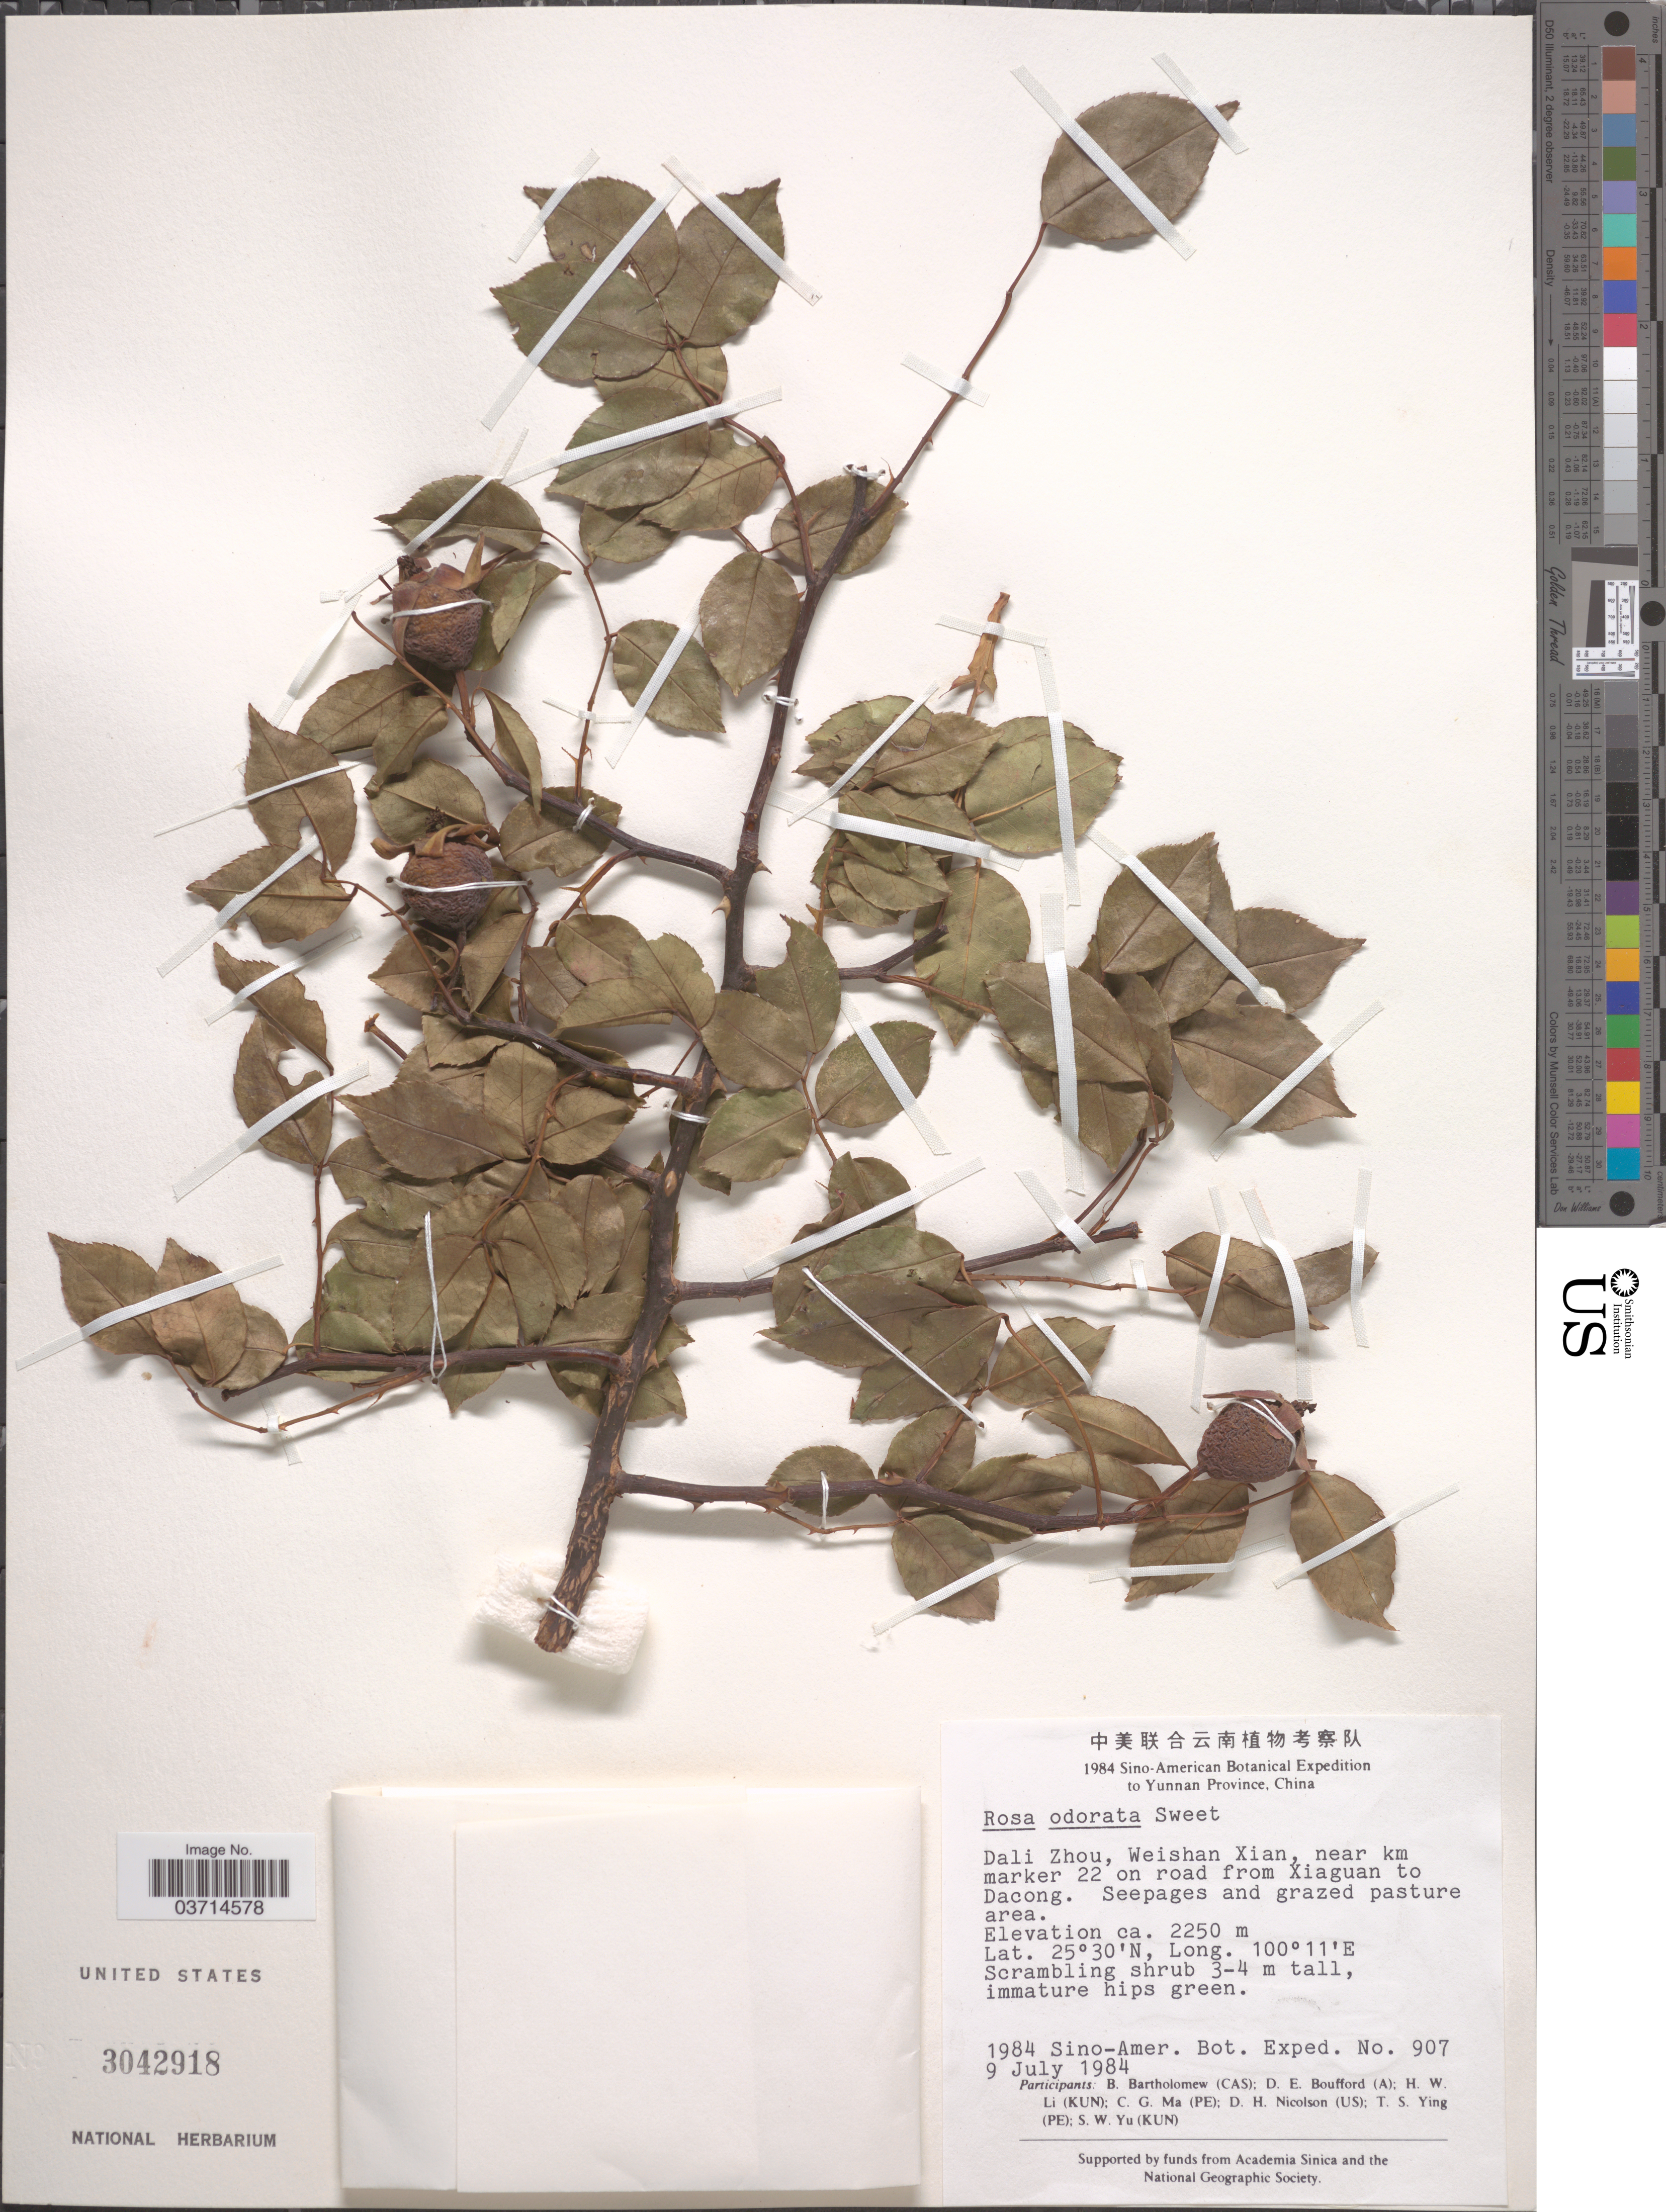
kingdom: Plantae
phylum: Tracheophyta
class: Magnoliopsida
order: Rosales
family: Rosaceae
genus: Rosa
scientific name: Rosa x odorata var. gigantea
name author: (Collett ex Crép.) Rehder & E.H. Wilson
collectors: Sino-Amer. Bot. Exped. 1984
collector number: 907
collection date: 1984-07-09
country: China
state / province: Yunnan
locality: Dali Zhou, Weishan Xian, near km marker 22 on road from Xiaguan to Dacong.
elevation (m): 2250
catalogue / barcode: US 3042918